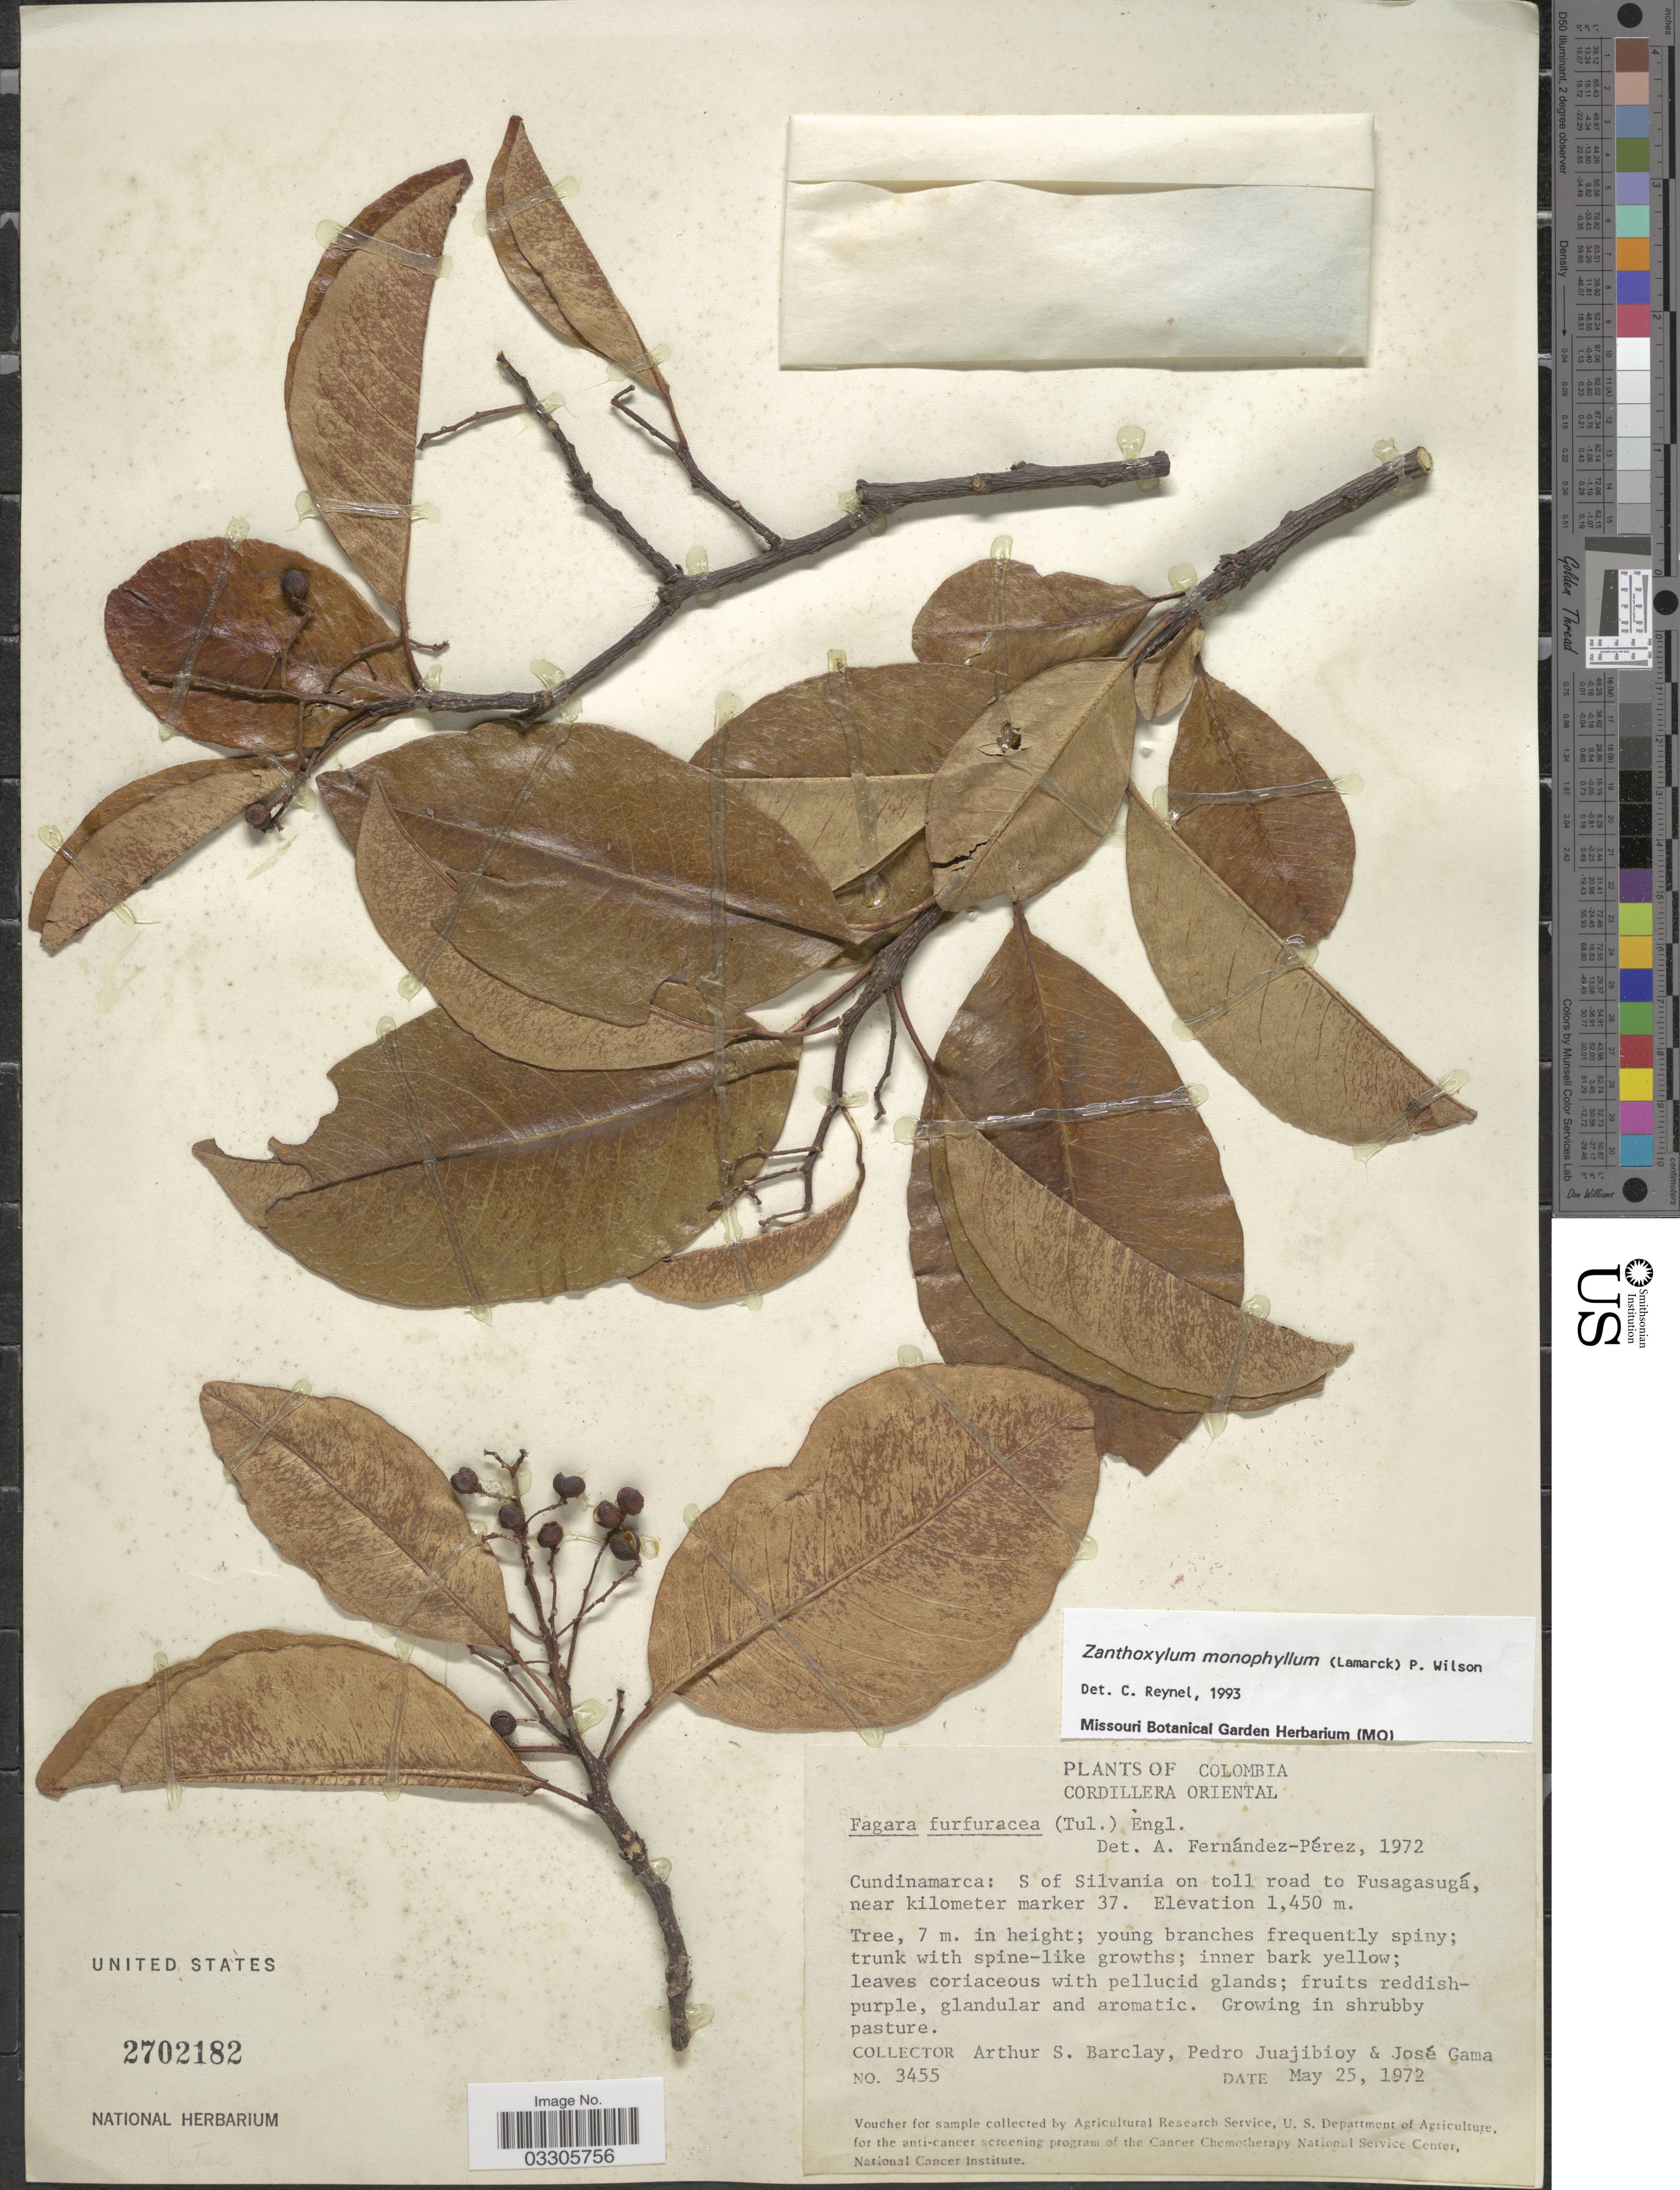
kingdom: Plantae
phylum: Tracheophyta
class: Magnoliopsida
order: Sapindales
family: Rutaceae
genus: Zanthoxylum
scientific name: Zanthoxylum monophyllum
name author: (Lam.) P. Wilson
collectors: A. S. Barclay, P. Juajibioy & J. Gama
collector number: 3455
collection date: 1972-05-25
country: Colombia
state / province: Cundinamarca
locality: Cordillera Oriental, S of Silvania on toll road to Fusagasugá, near kilometer marker 37.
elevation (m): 1450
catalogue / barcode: US 2702182